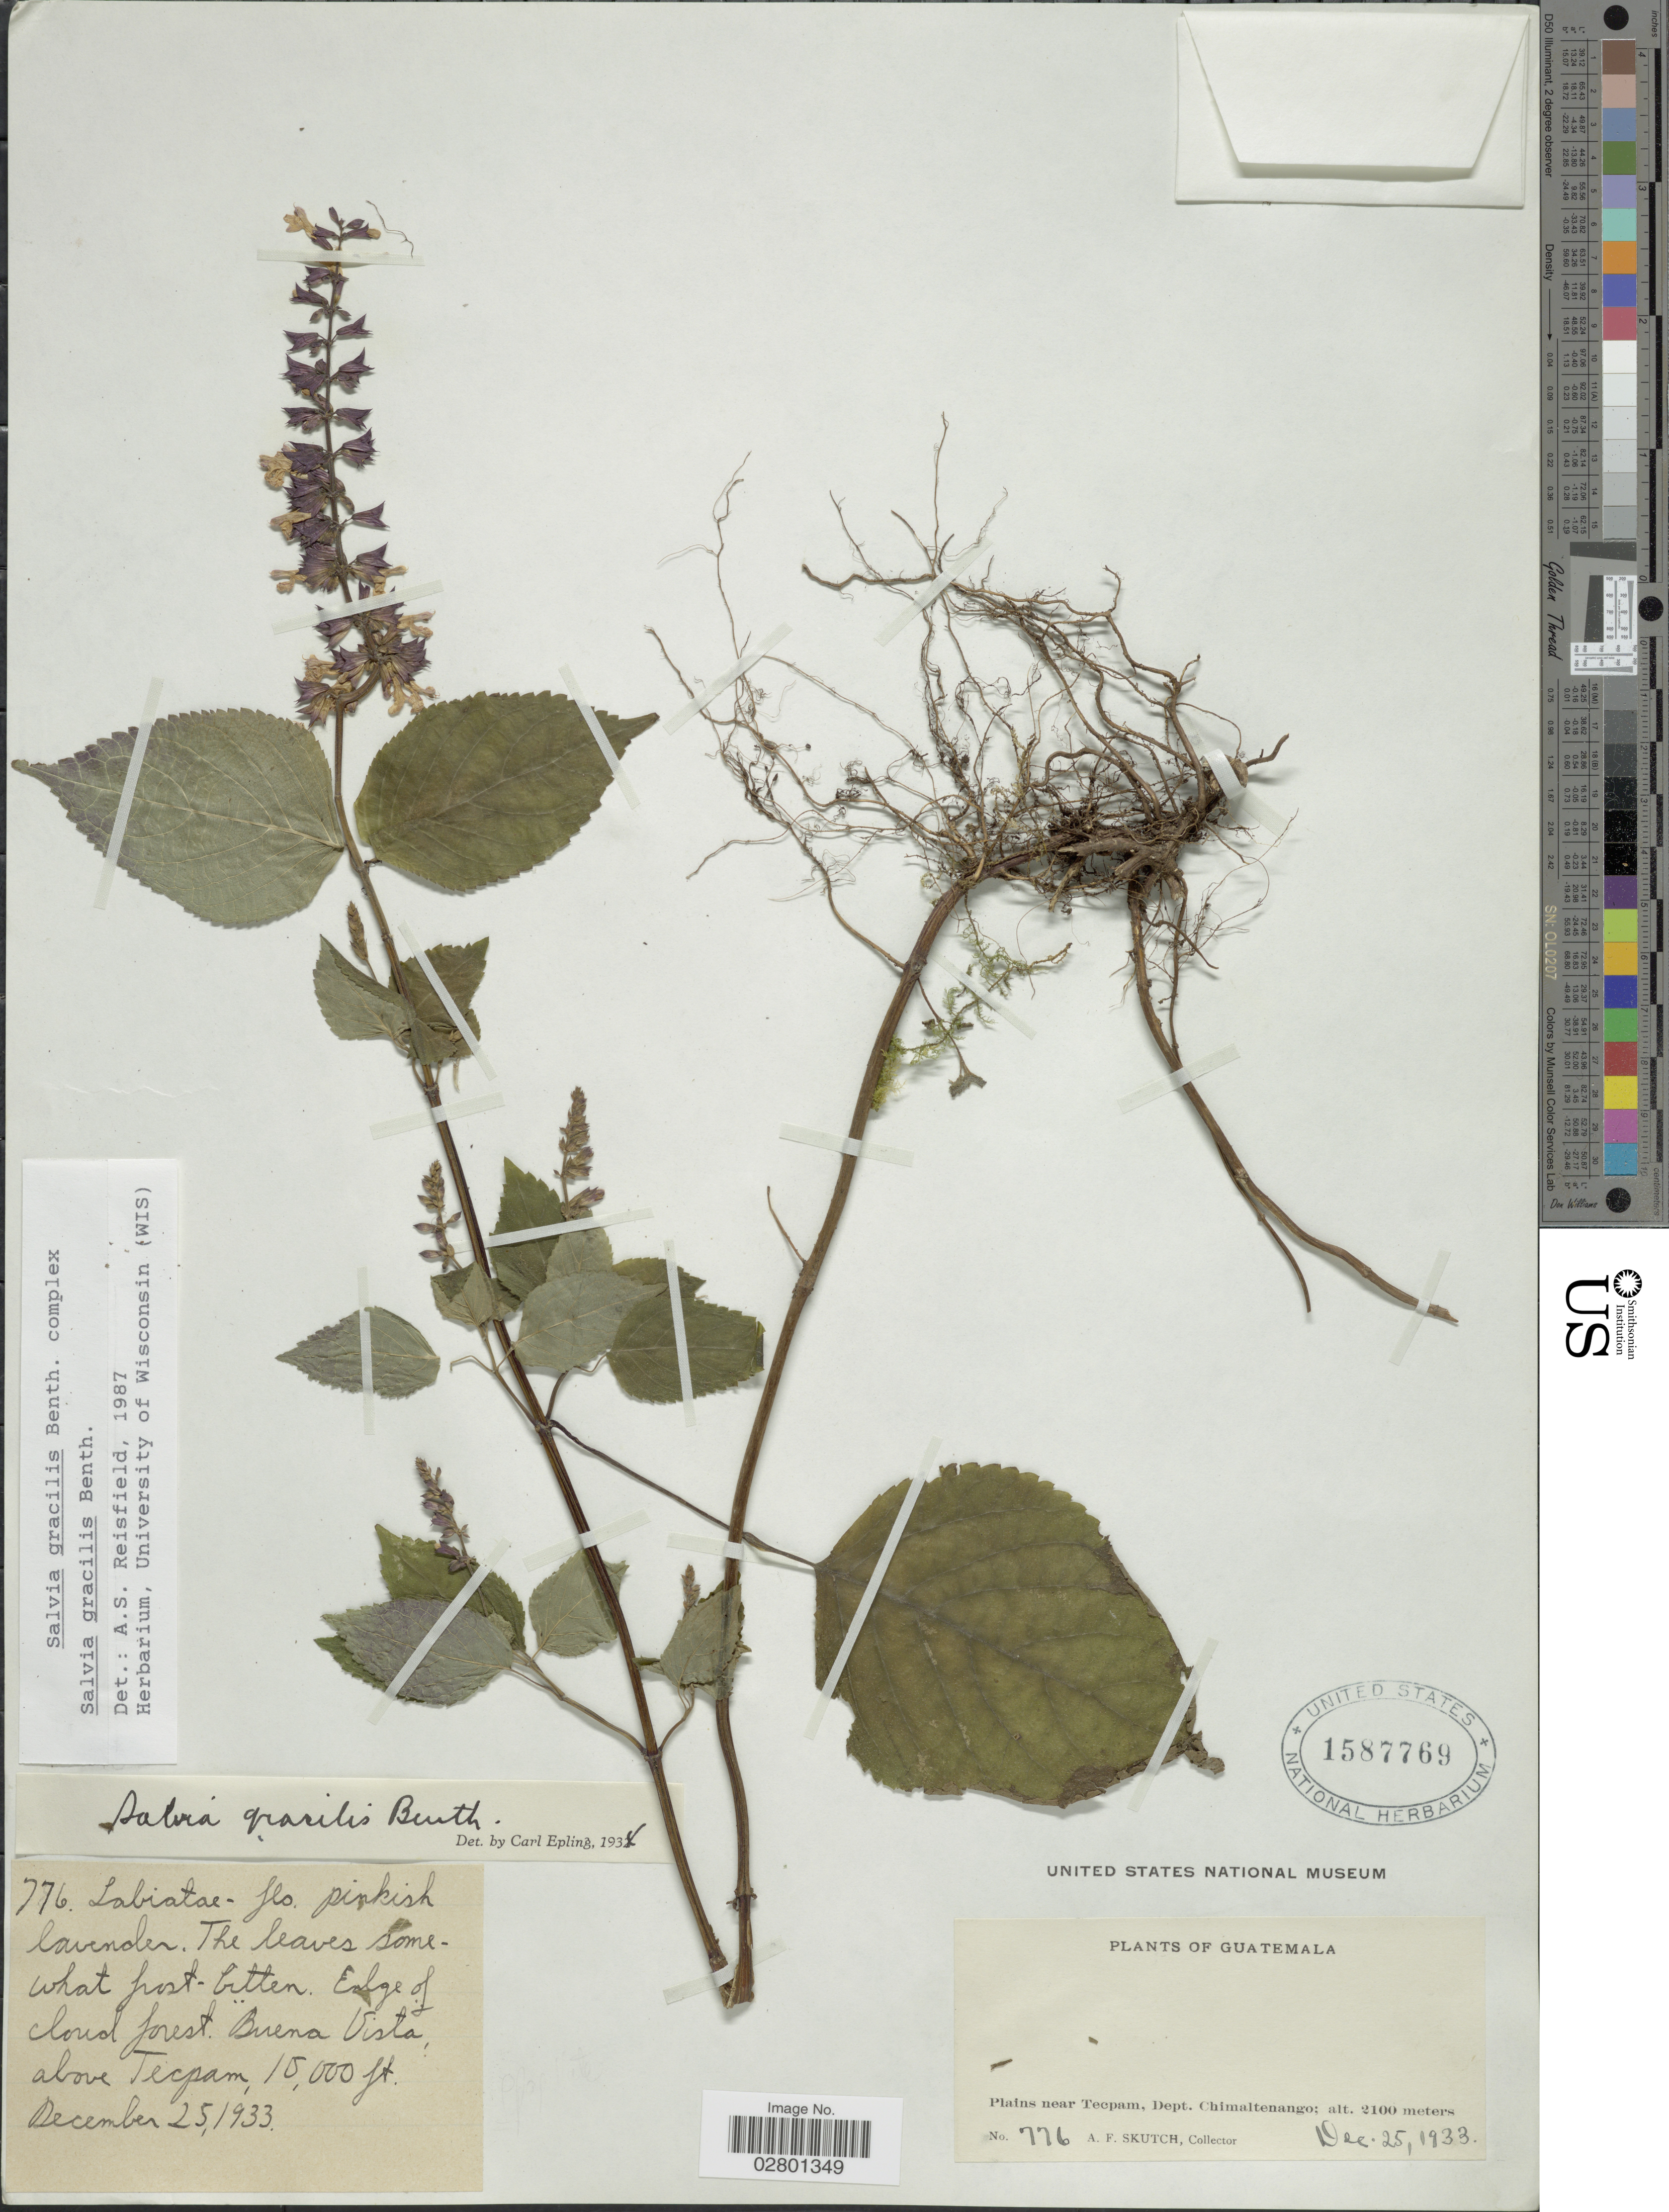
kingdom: Plantae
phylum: Tracheophyta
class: Magnoliopsida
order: Lamiales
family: Lamiaceae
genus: Salvia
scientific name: Salvia gracilis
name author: Benth.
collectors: A. F. Skutch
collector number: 776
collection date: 1933-12-25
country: Guatemala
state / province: Chimaltenango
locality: Plains near Tecpam, Dept. Chimaltenango. Edge of cloud forest Buena Vista, above Tecpam.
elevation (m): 3048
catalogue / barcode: US 1587769